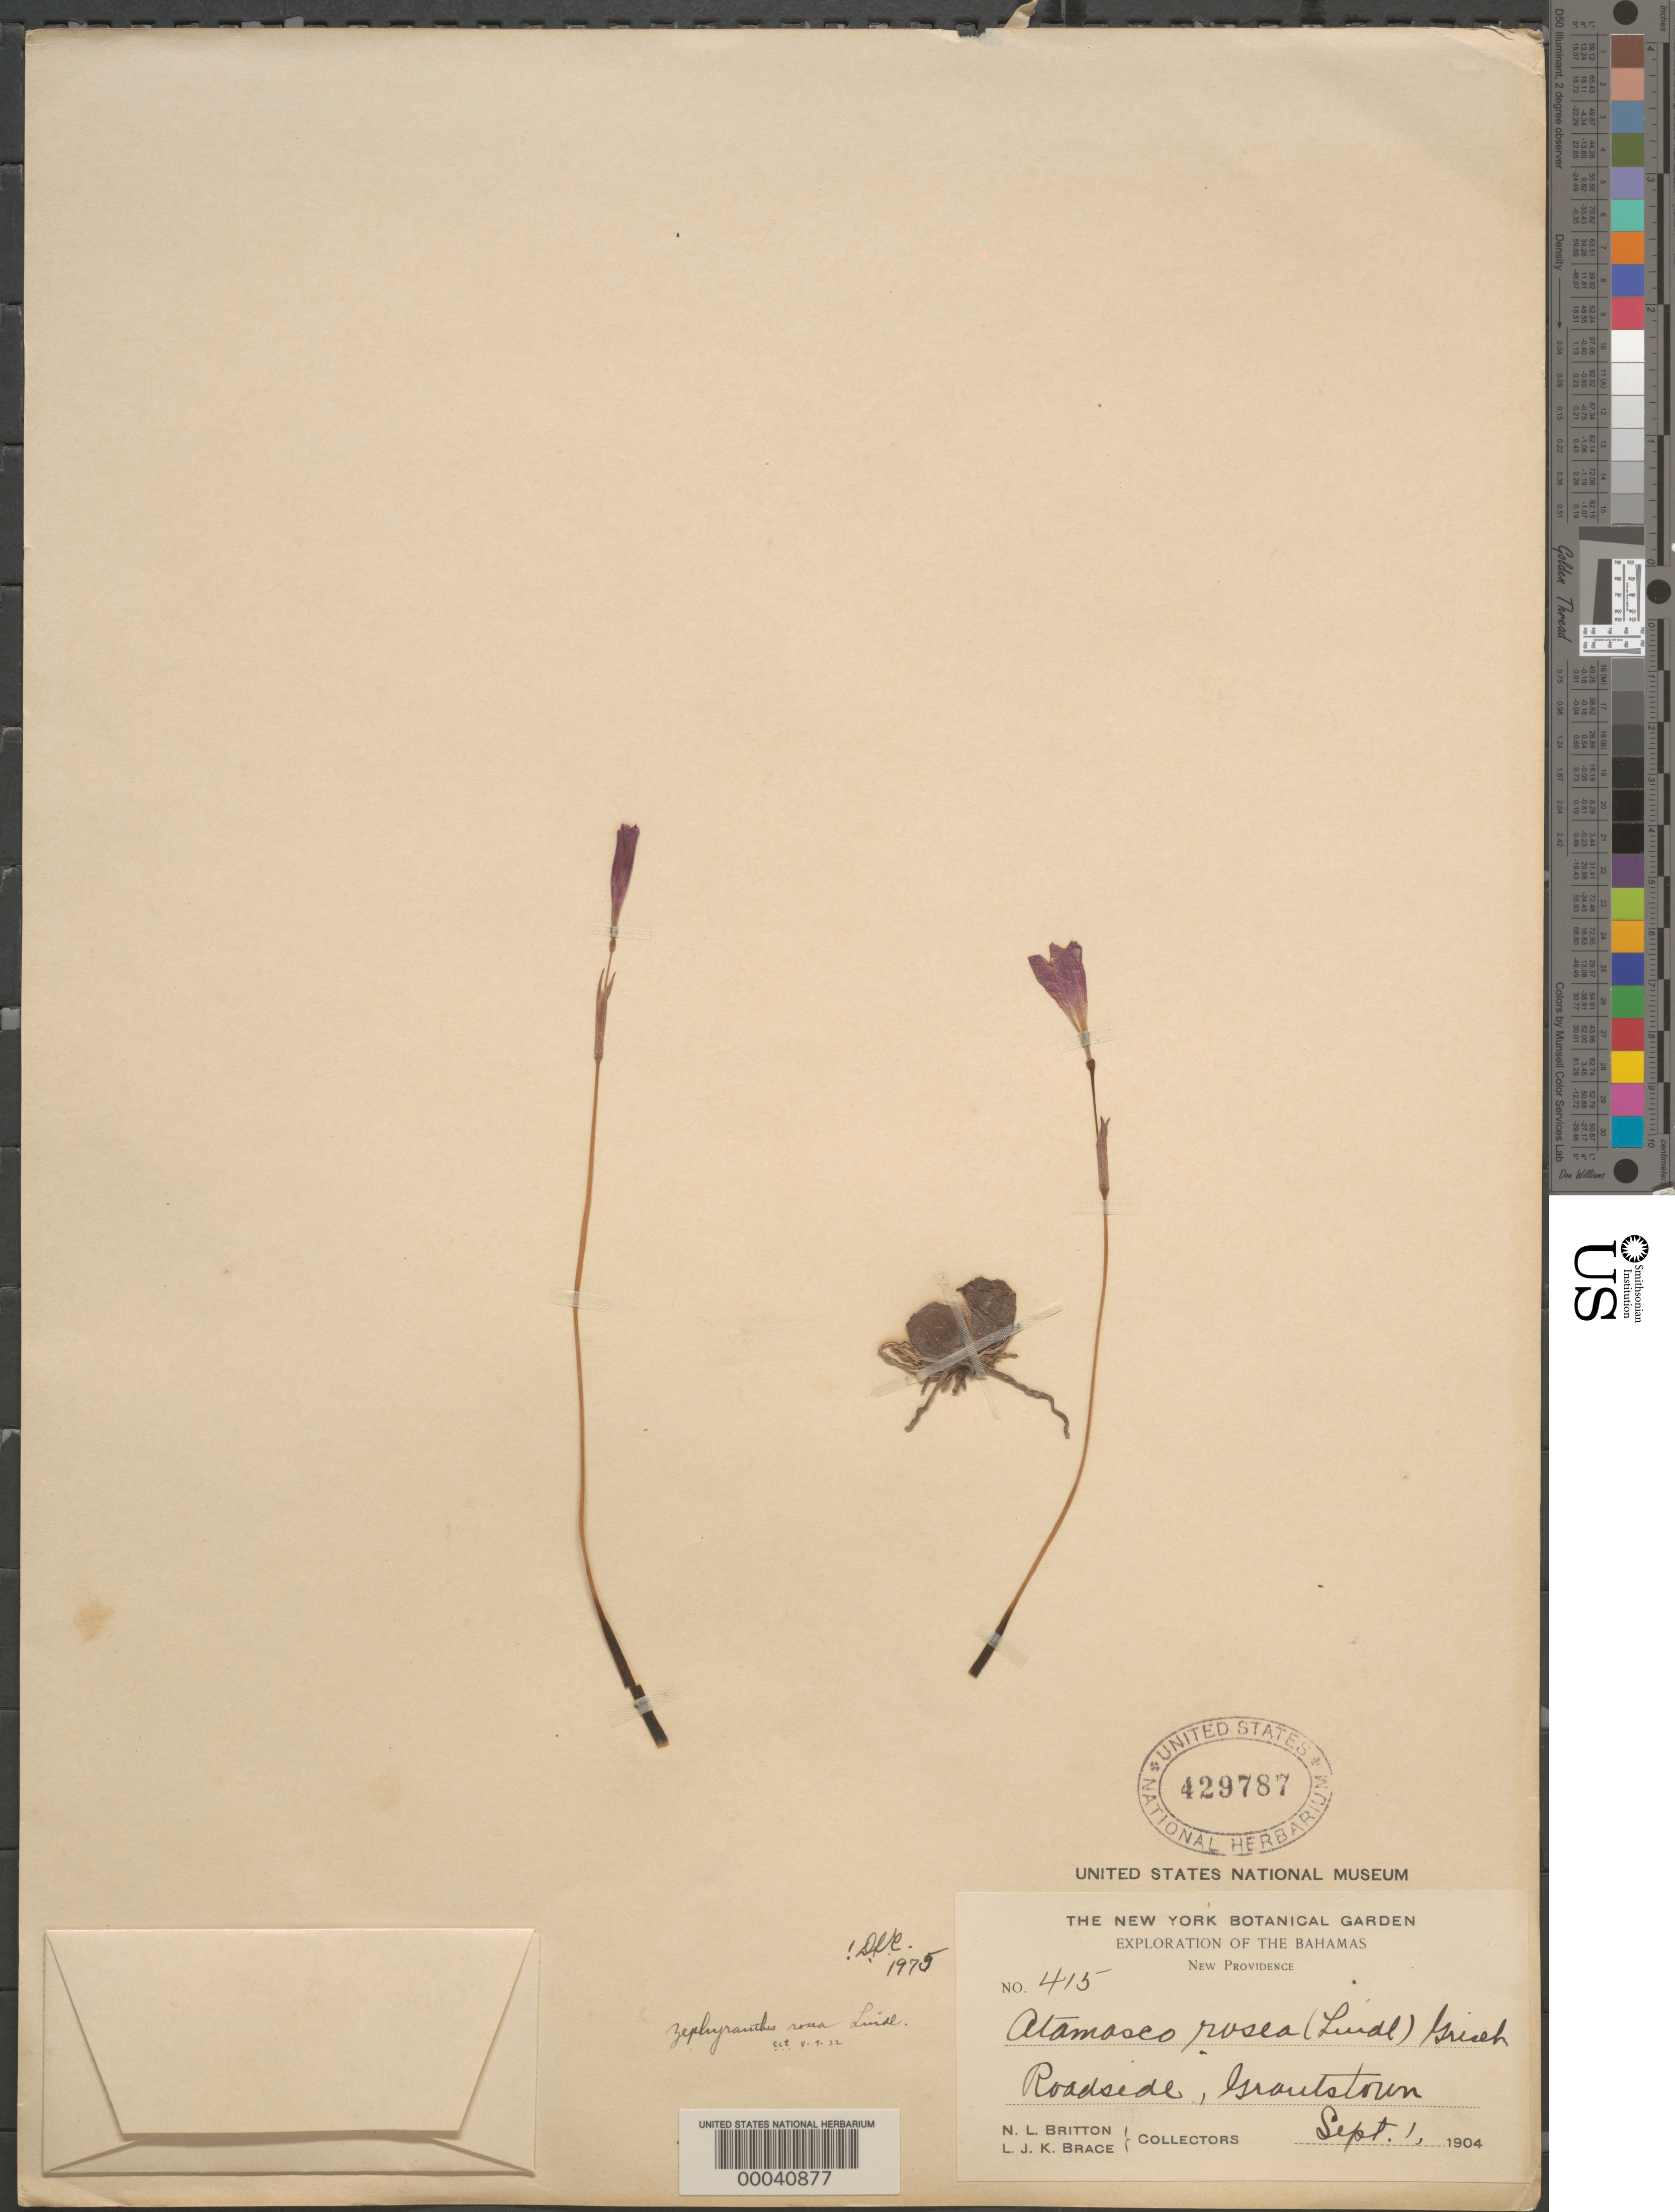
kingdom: Plantae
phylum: Tracheophyta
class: Liliopsida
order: Asparagales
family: Amaryllidaceae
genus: Zephyranthes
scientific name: Zephyranthes rosea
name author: Lindl.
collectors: N. Britton & L. J. K. Brace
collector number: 415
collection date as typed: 01 Sep 1904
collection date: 1904-09-01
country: Bahamas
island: New Providence Island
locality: Grantstown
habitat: Roadside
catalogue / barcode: US 429787